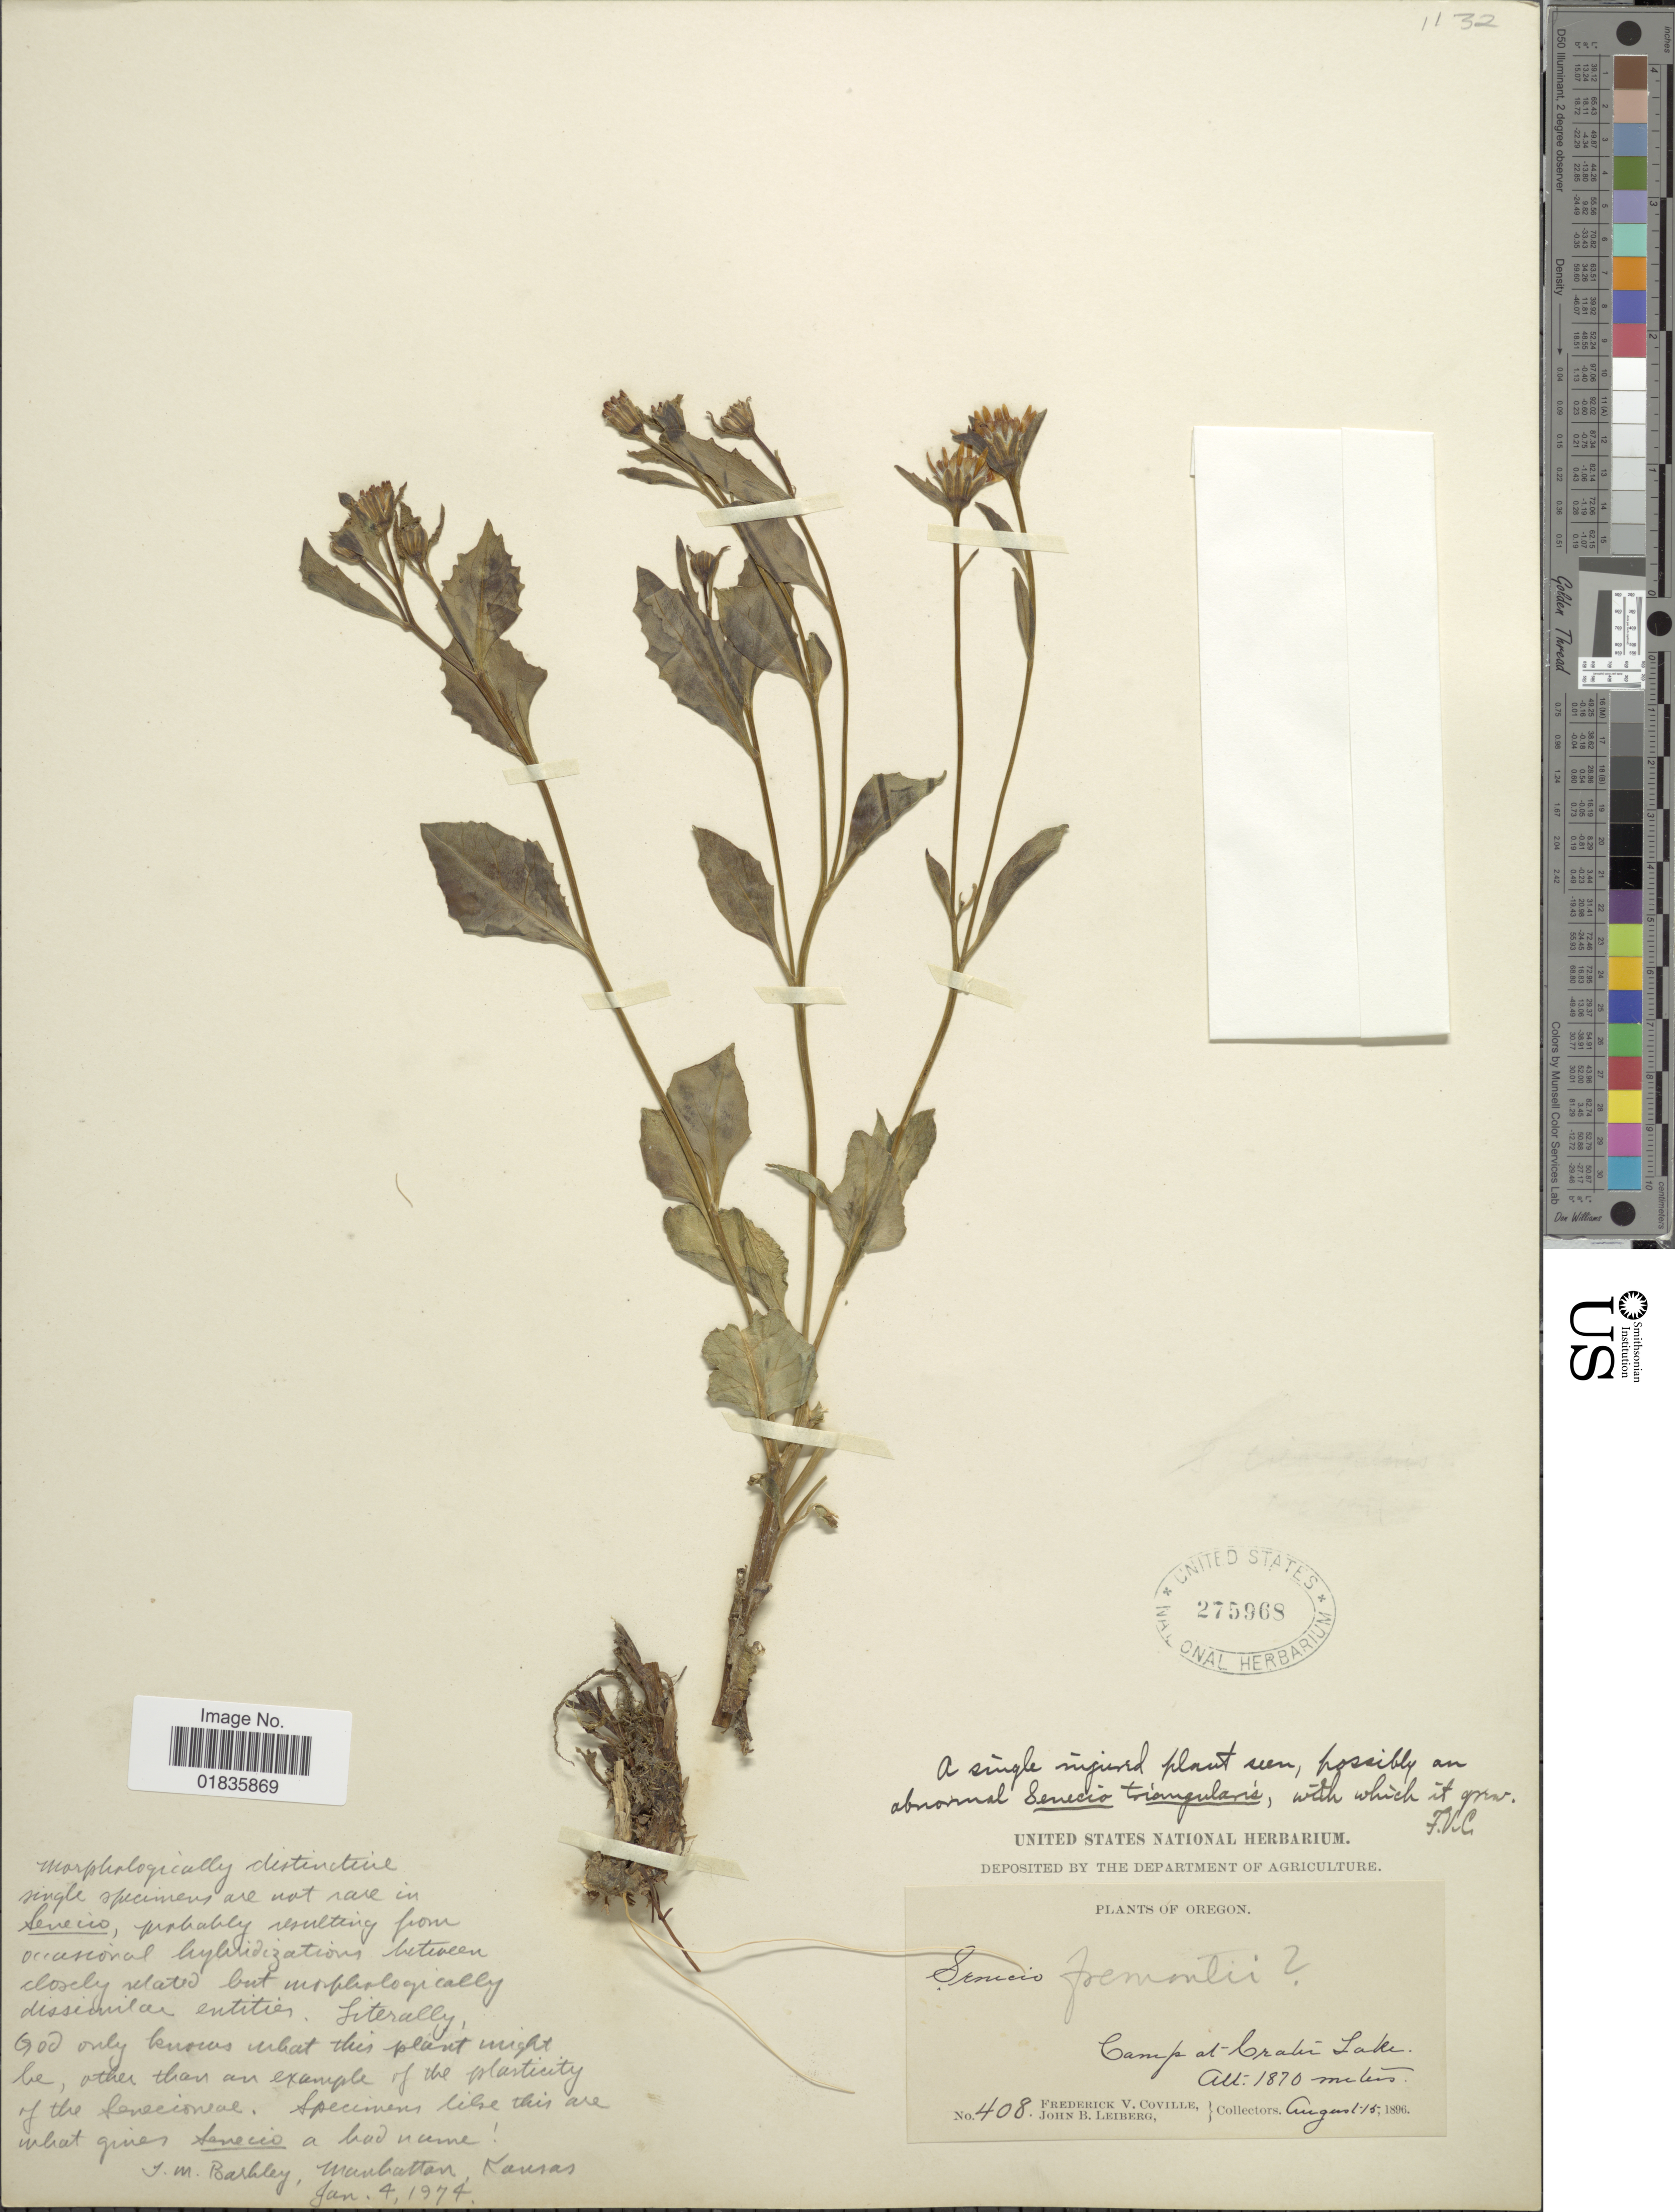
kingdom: Plantae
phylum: Tracheophyta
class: Magnoliopsida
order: Asterales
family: Asteraceae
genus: Senecio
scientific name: Senecio sp.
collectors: F. V. Coville & J. B. Leiberg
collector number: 408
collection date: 1896-08-15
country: United States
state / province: Oregon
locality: Camp at Crater Lake.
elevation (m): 1870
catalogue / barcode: US 275968